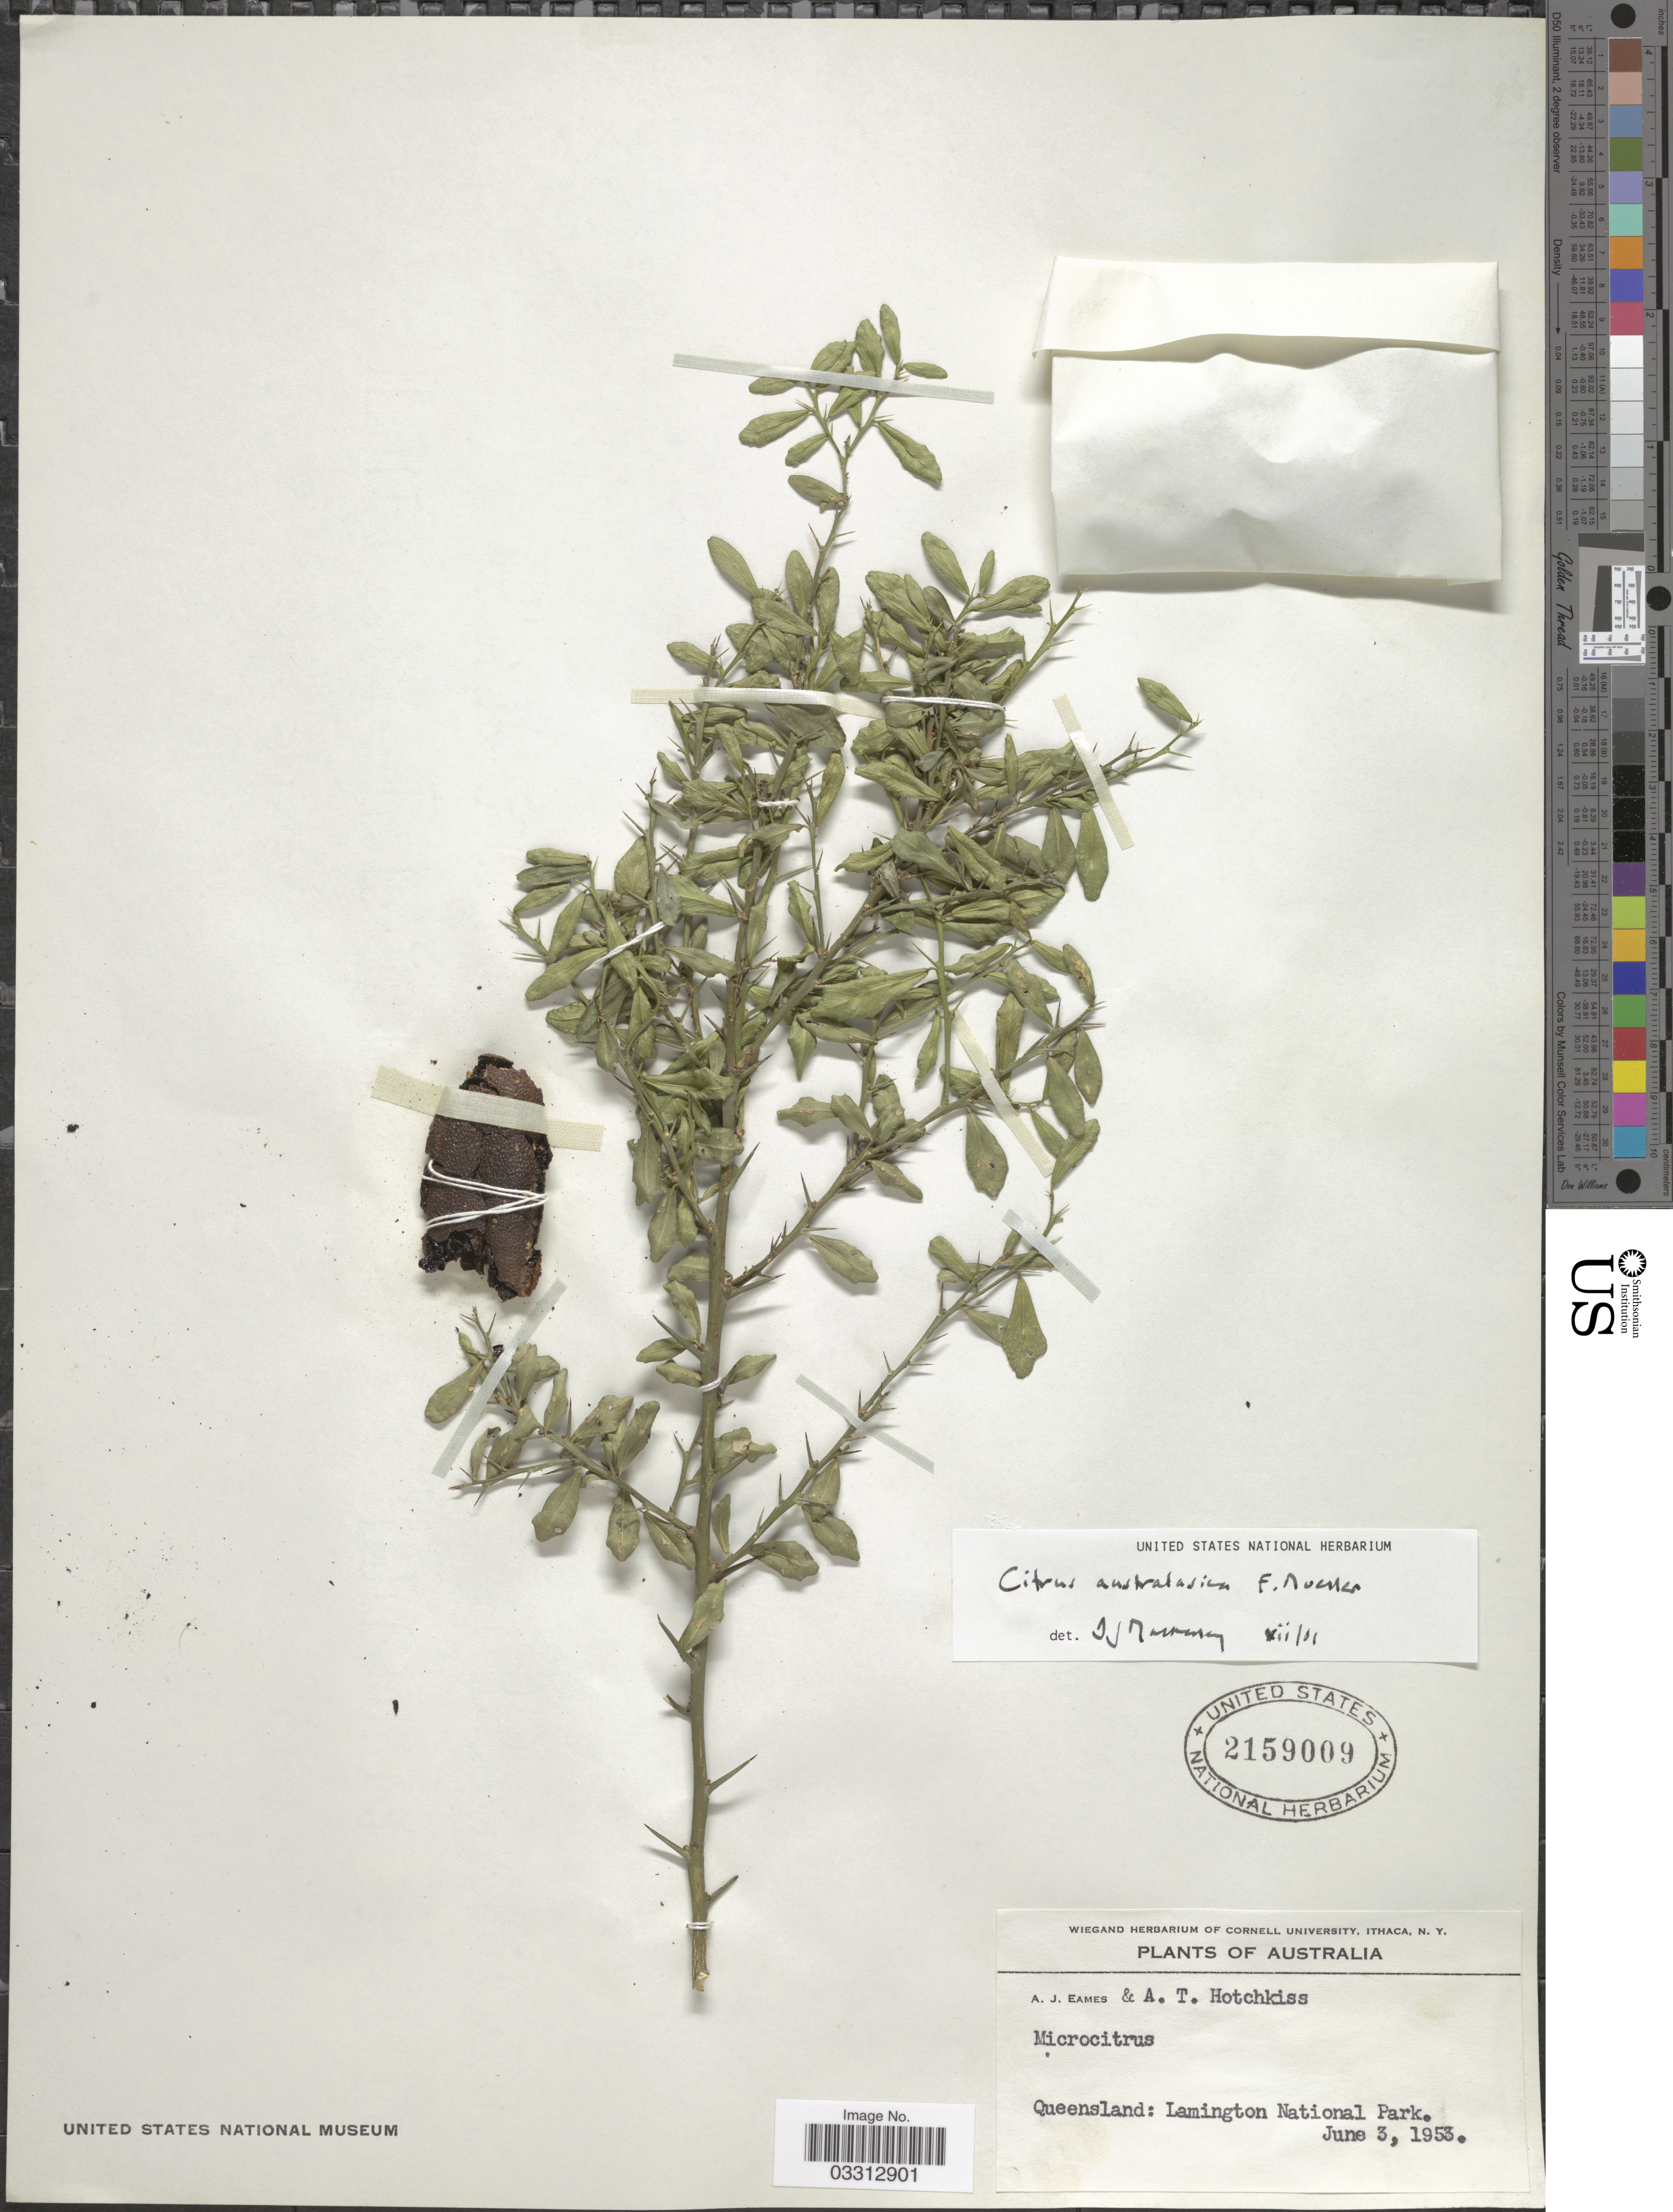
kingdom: Plantae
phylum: Tracheophyta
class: Magnoliopsida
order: Sapindales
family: Rutaceae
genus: Citrus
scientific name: Citrus australasica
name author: F. Muell.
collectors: A. J. Eames & A. Hotchkiss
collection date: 1953-06-03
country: Australia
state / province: Queensland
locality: Lamington National Park.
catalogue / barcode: US 2159009